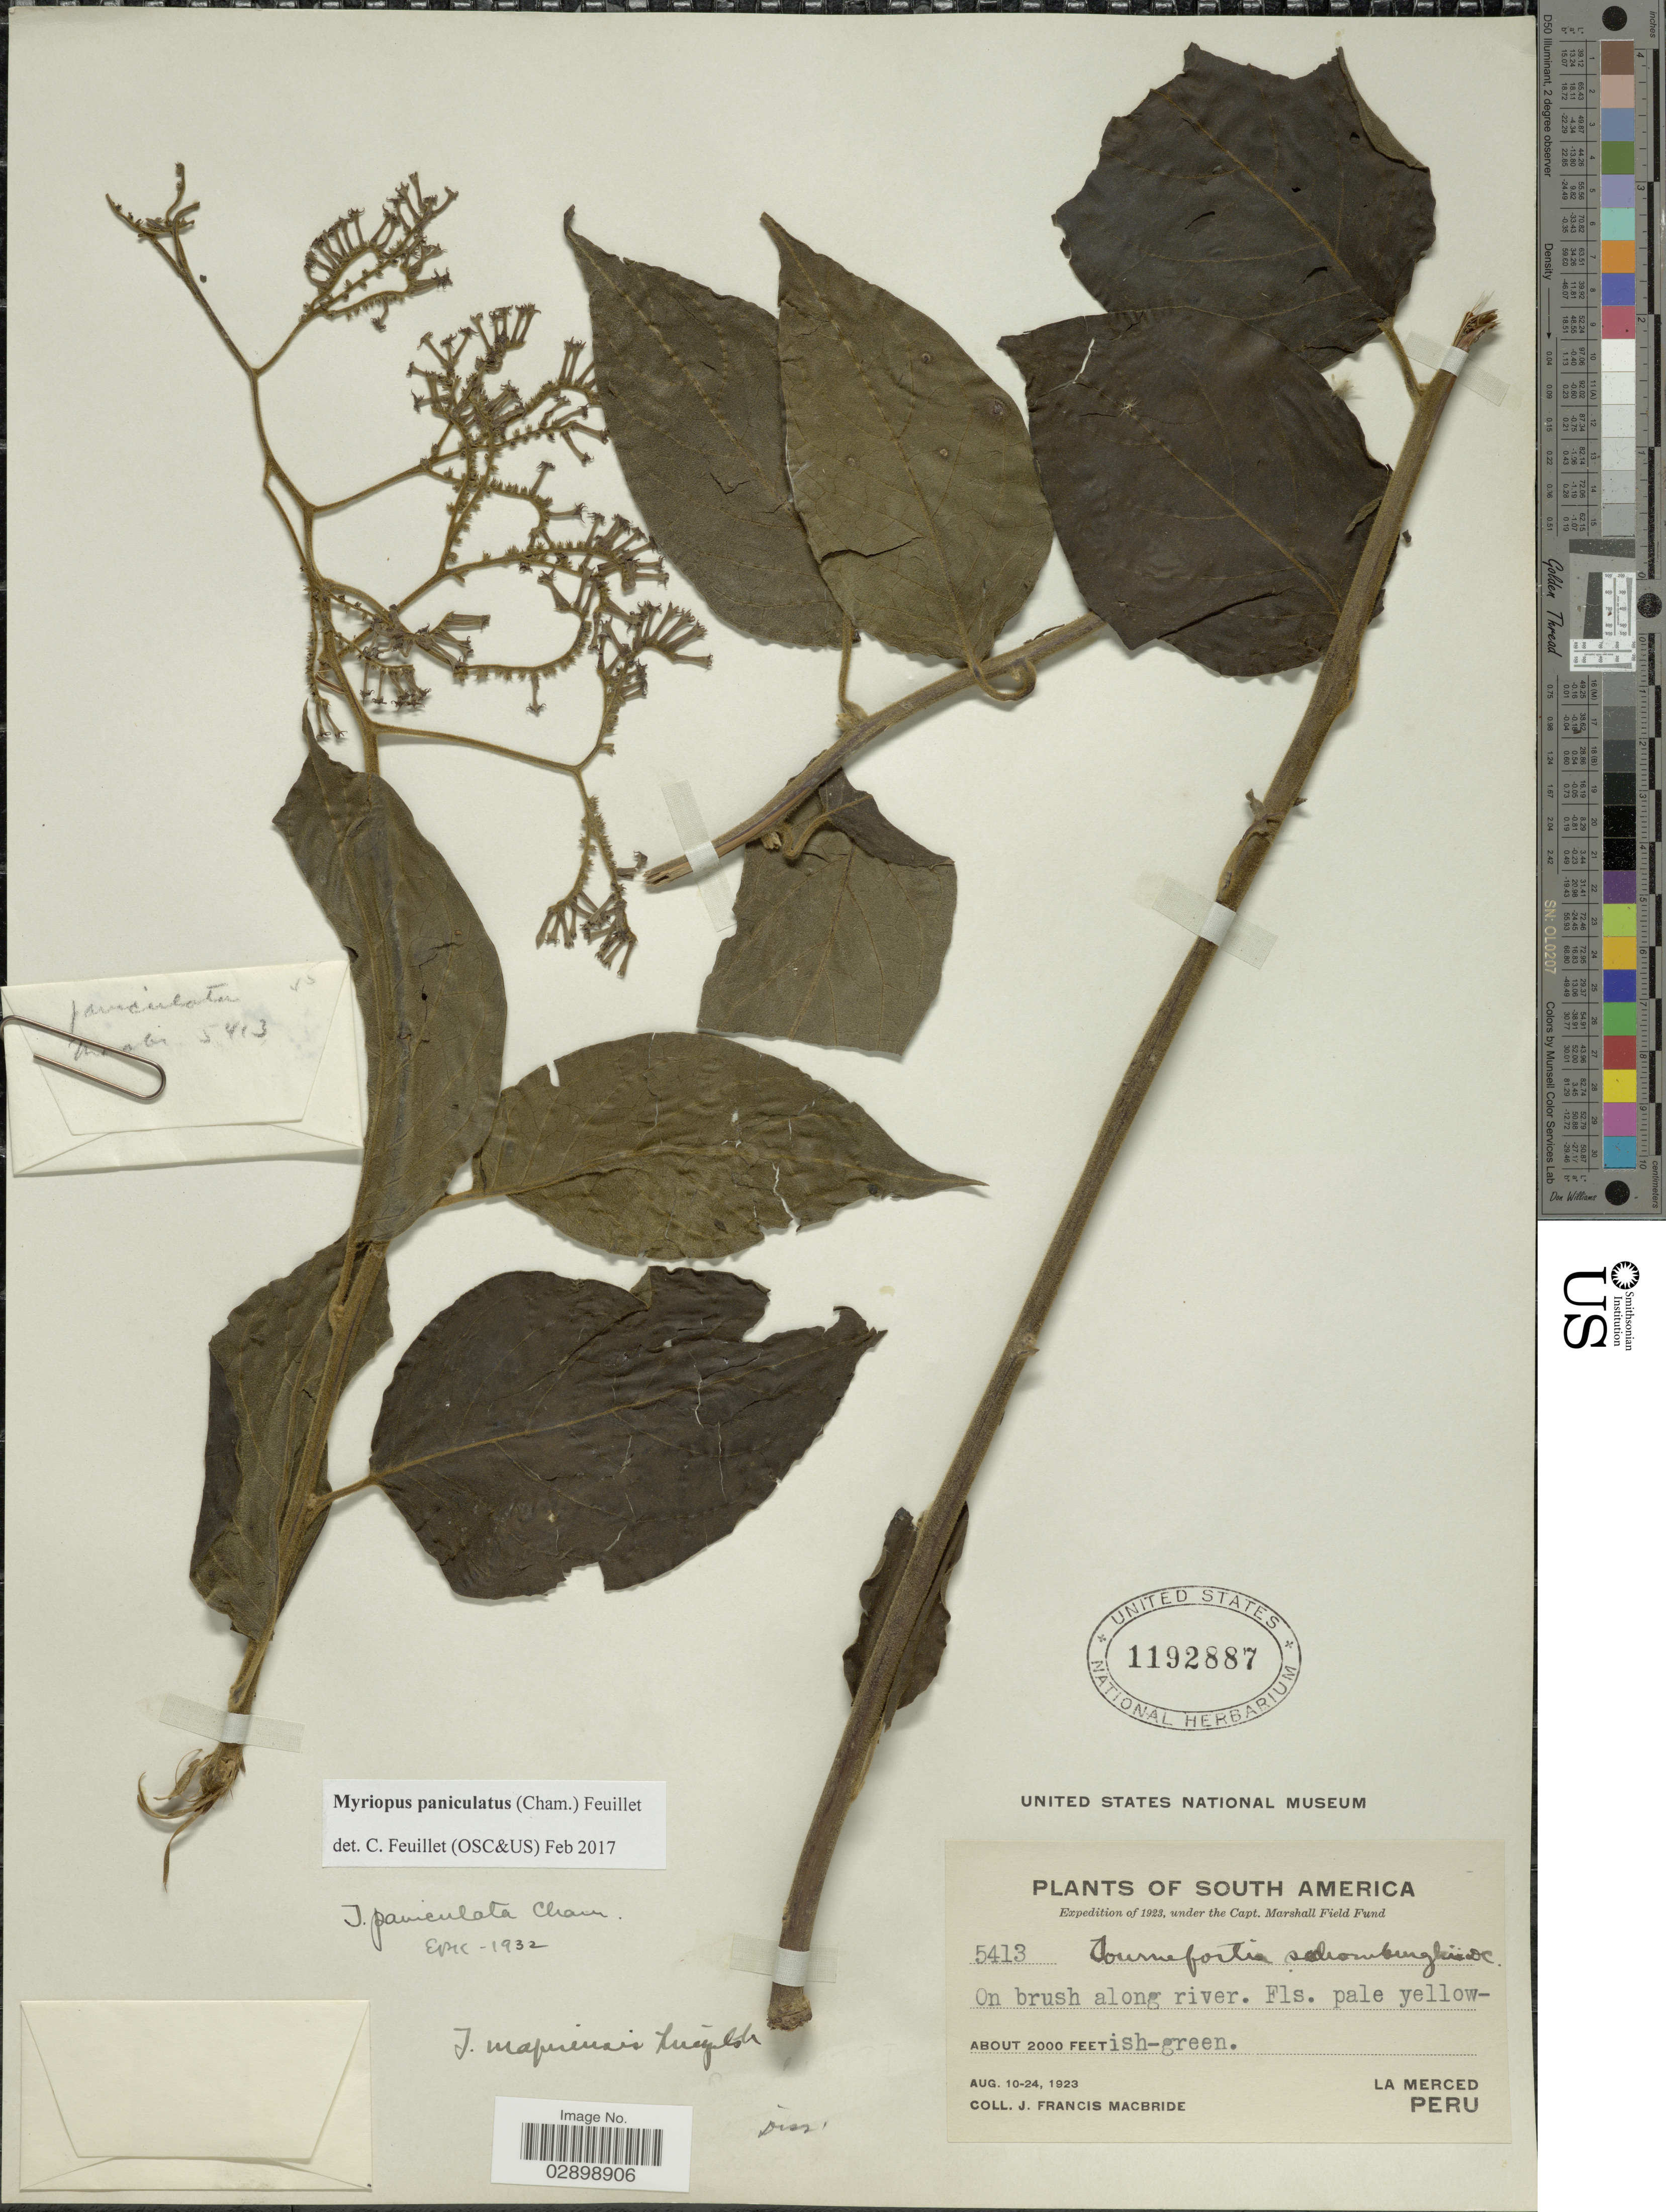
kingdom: Plantae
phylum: Tracheophyta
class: Magnoliopsida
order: Boraginales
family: Heliotropiaceae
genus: Myriopus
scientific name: Myriopus paniculatus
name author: (Cham.) Feuillet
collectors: J. F. Macbride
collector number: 5413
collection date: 1923-08-10/1923-08-24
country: Peru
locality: La Merced.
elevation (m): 610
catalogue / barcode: US 1192887